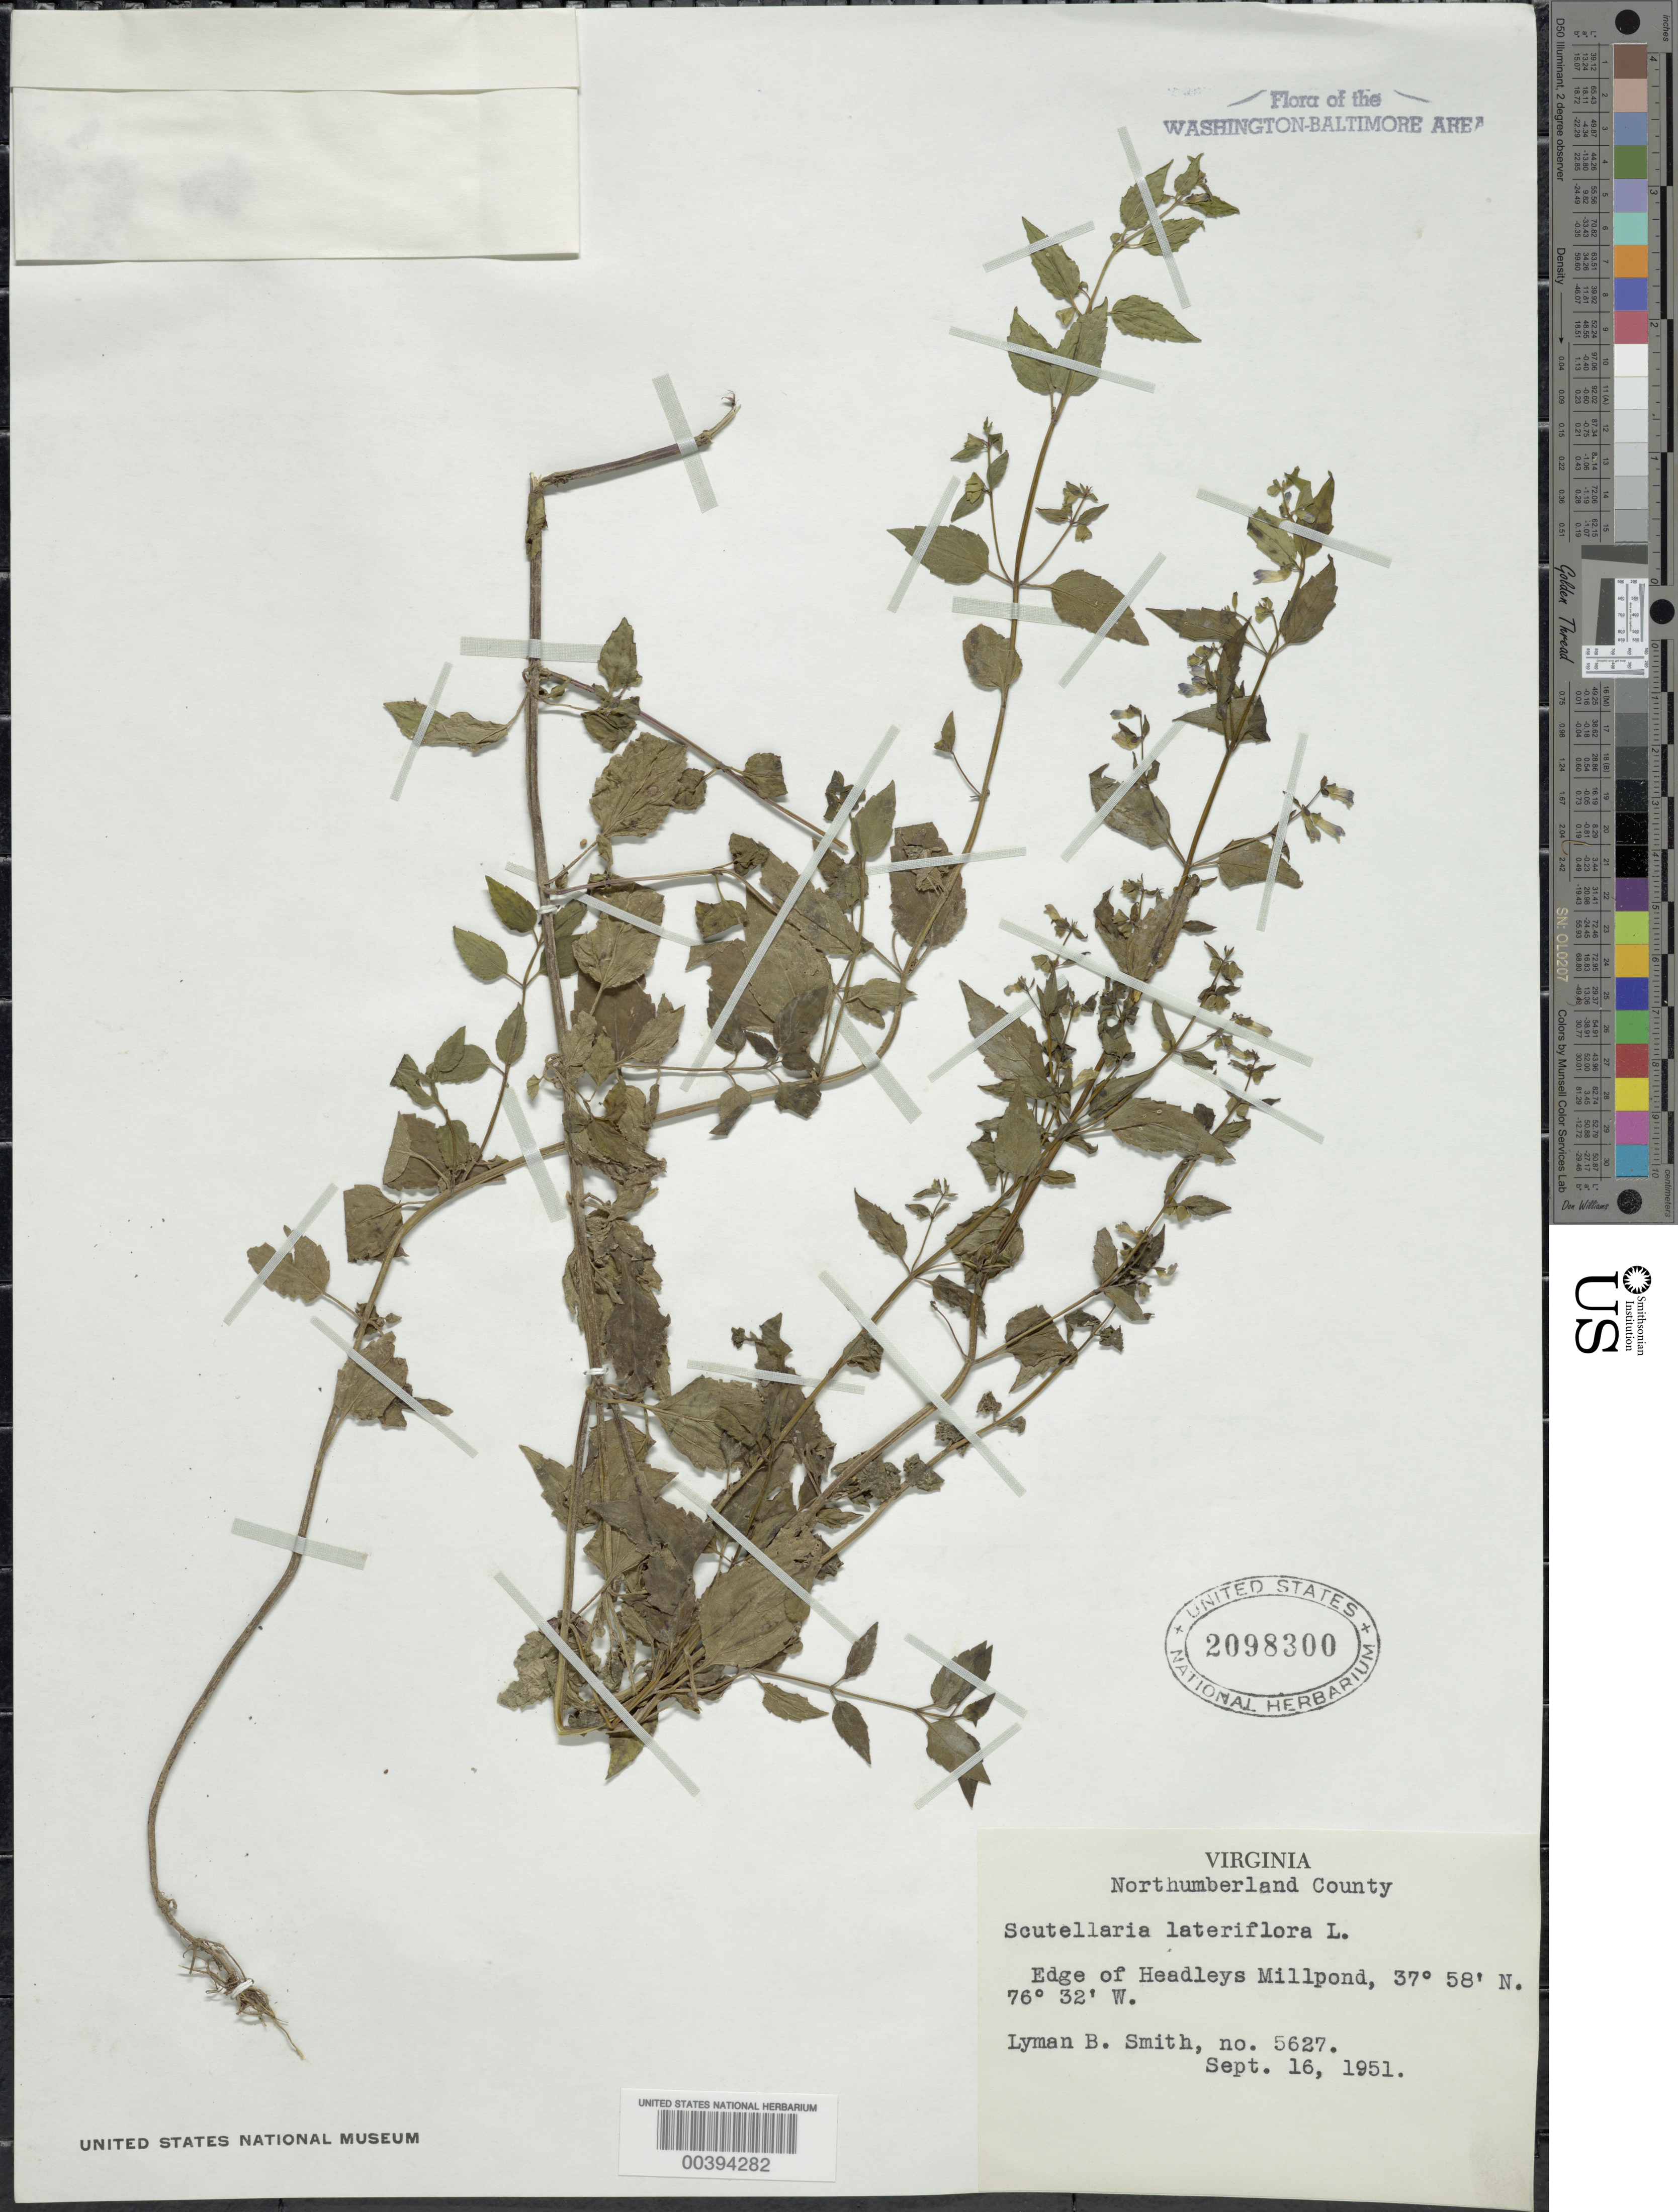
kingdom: Plantae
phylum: Tracheophyta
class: Magnoliopsida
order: Lamiales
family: Lamiaceae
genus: Scutellaria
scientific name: Scutellaria lateriflora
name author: L.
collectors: L. Smith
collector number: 5627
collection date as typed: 16 Sep 1951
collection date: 1951-09-16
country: United States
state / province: Virginia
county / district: Northumberland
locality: Headleys Millpond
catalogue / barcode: US 2098300